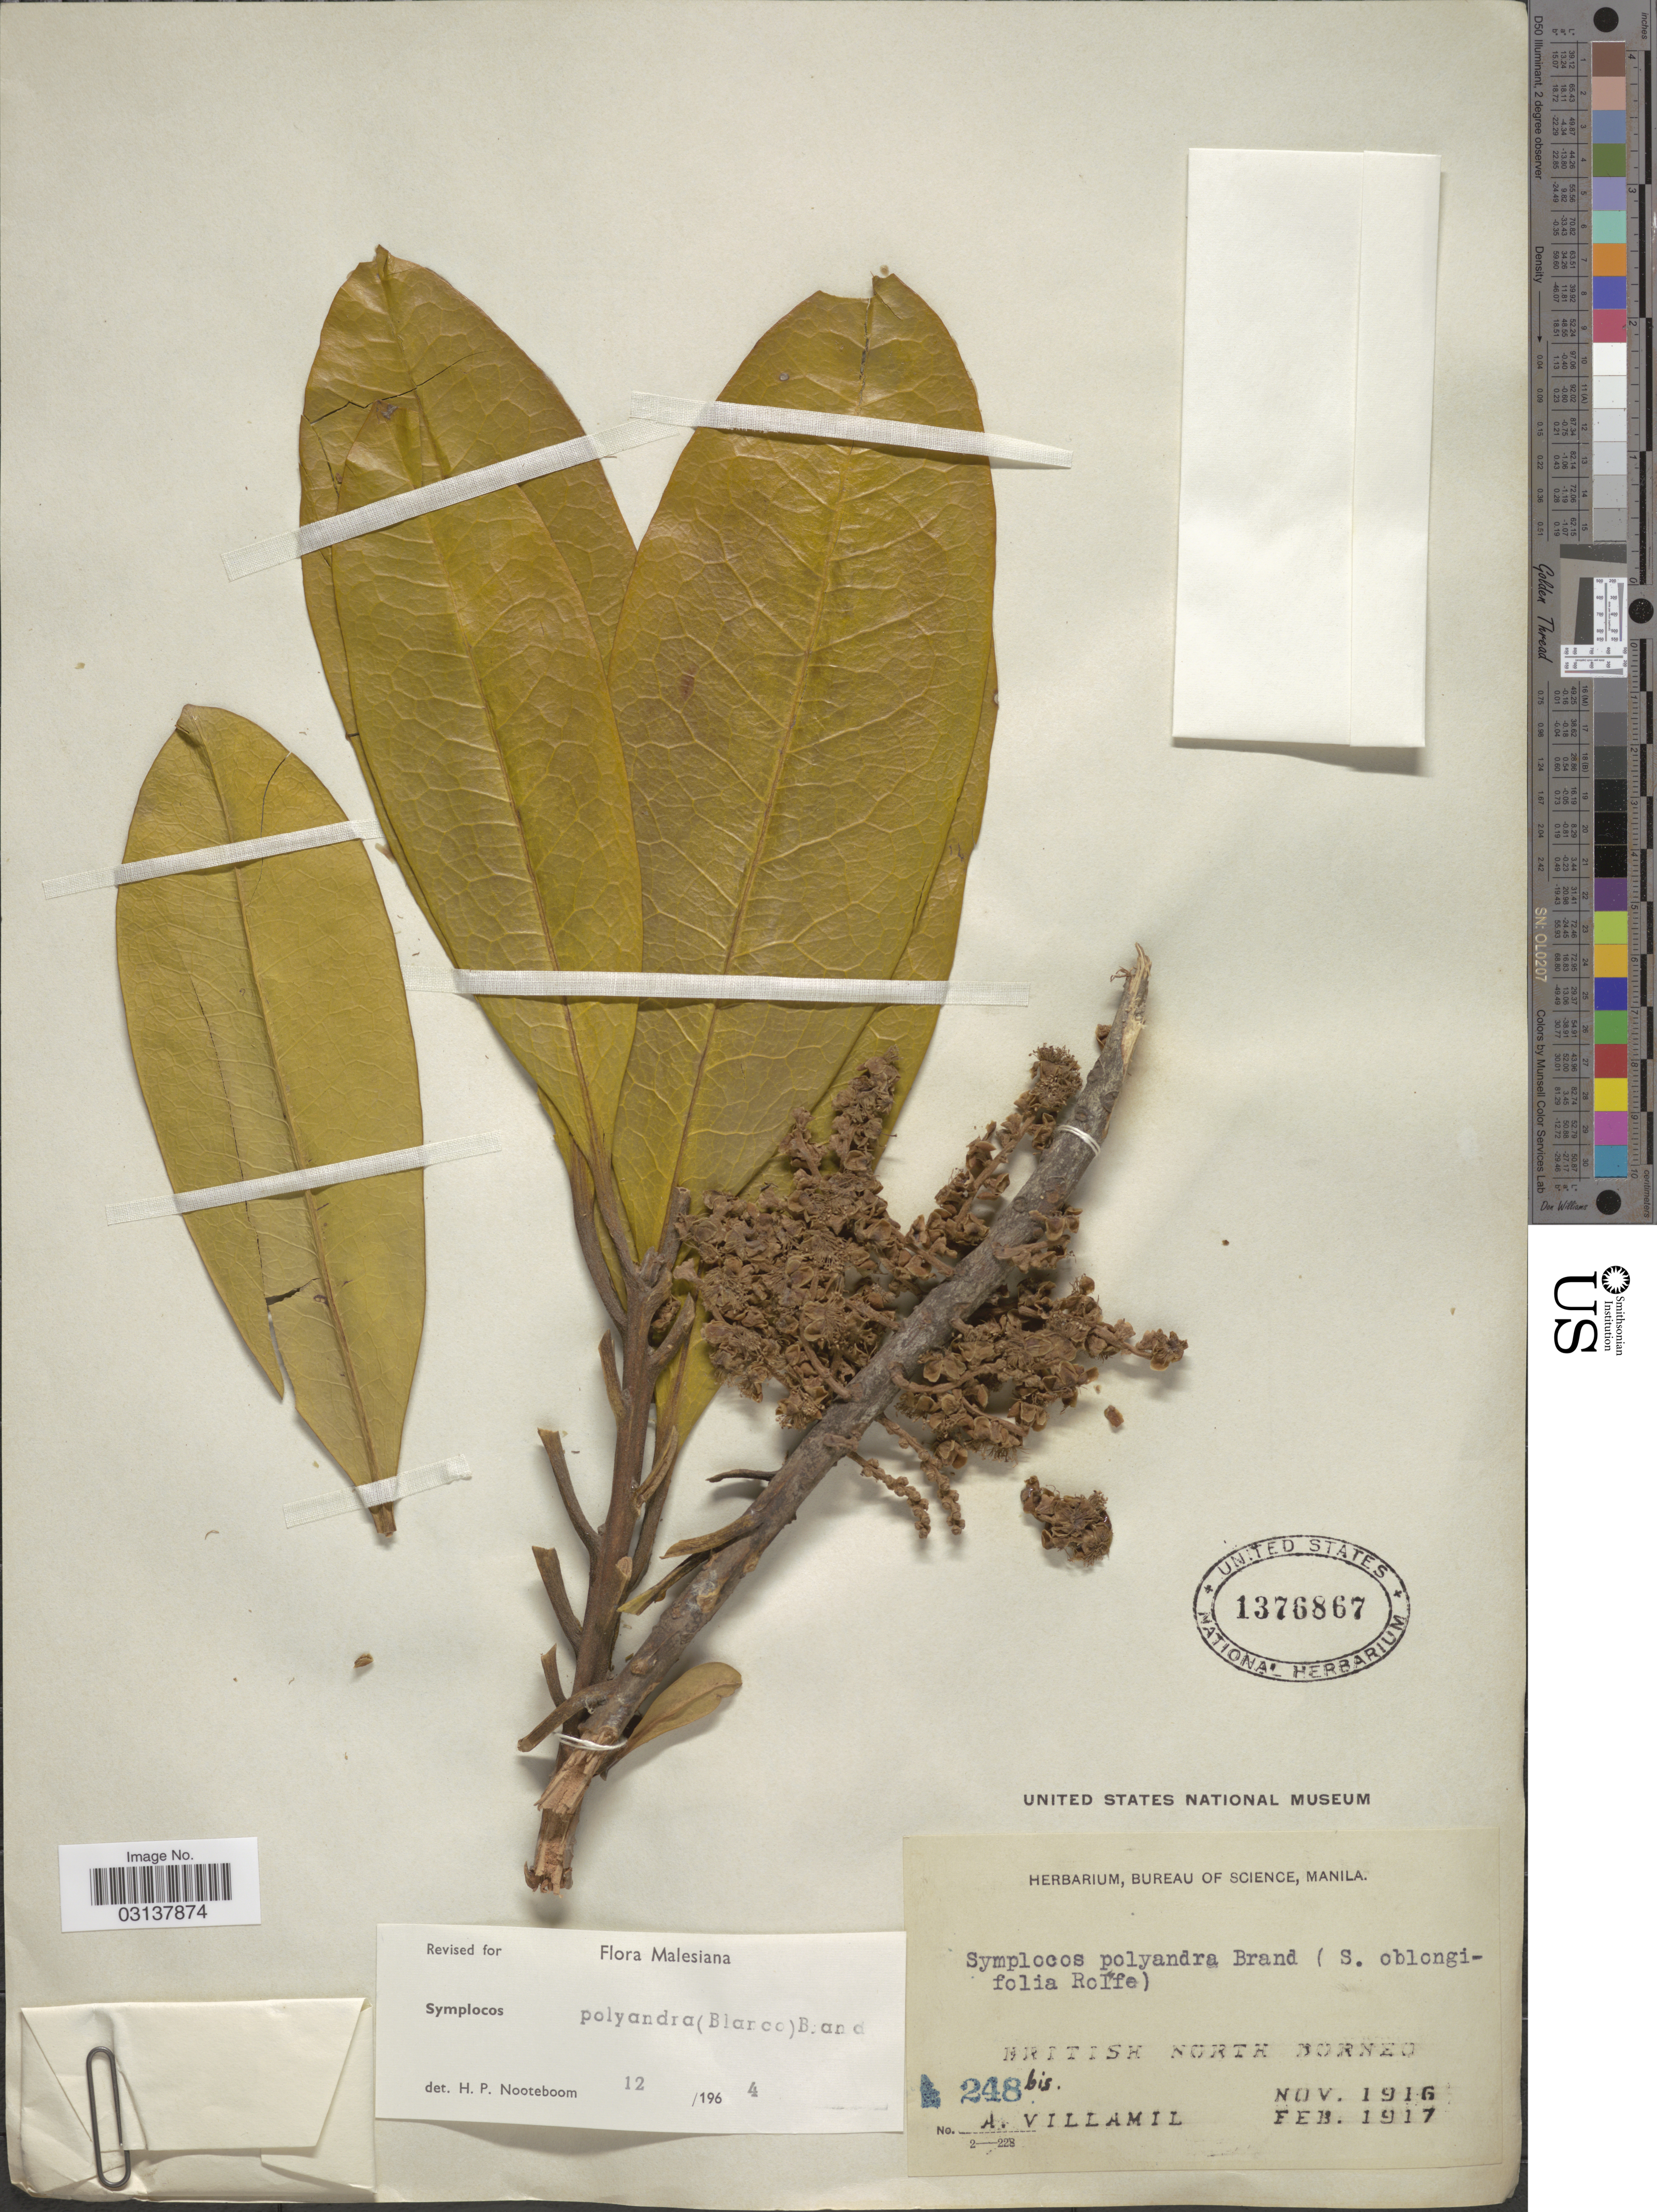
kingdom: Plantae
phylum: Tracheophyta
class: Magnoliopsida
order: Ericales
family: Symplocaceae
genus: Symplocos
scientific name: Symplocos polyandra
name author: (Blanco) Brand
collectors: A. Villamil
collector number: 248bis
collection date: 1916-11/1917-02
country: Malaysia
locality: British North Borneo.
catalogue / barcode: US 1376867